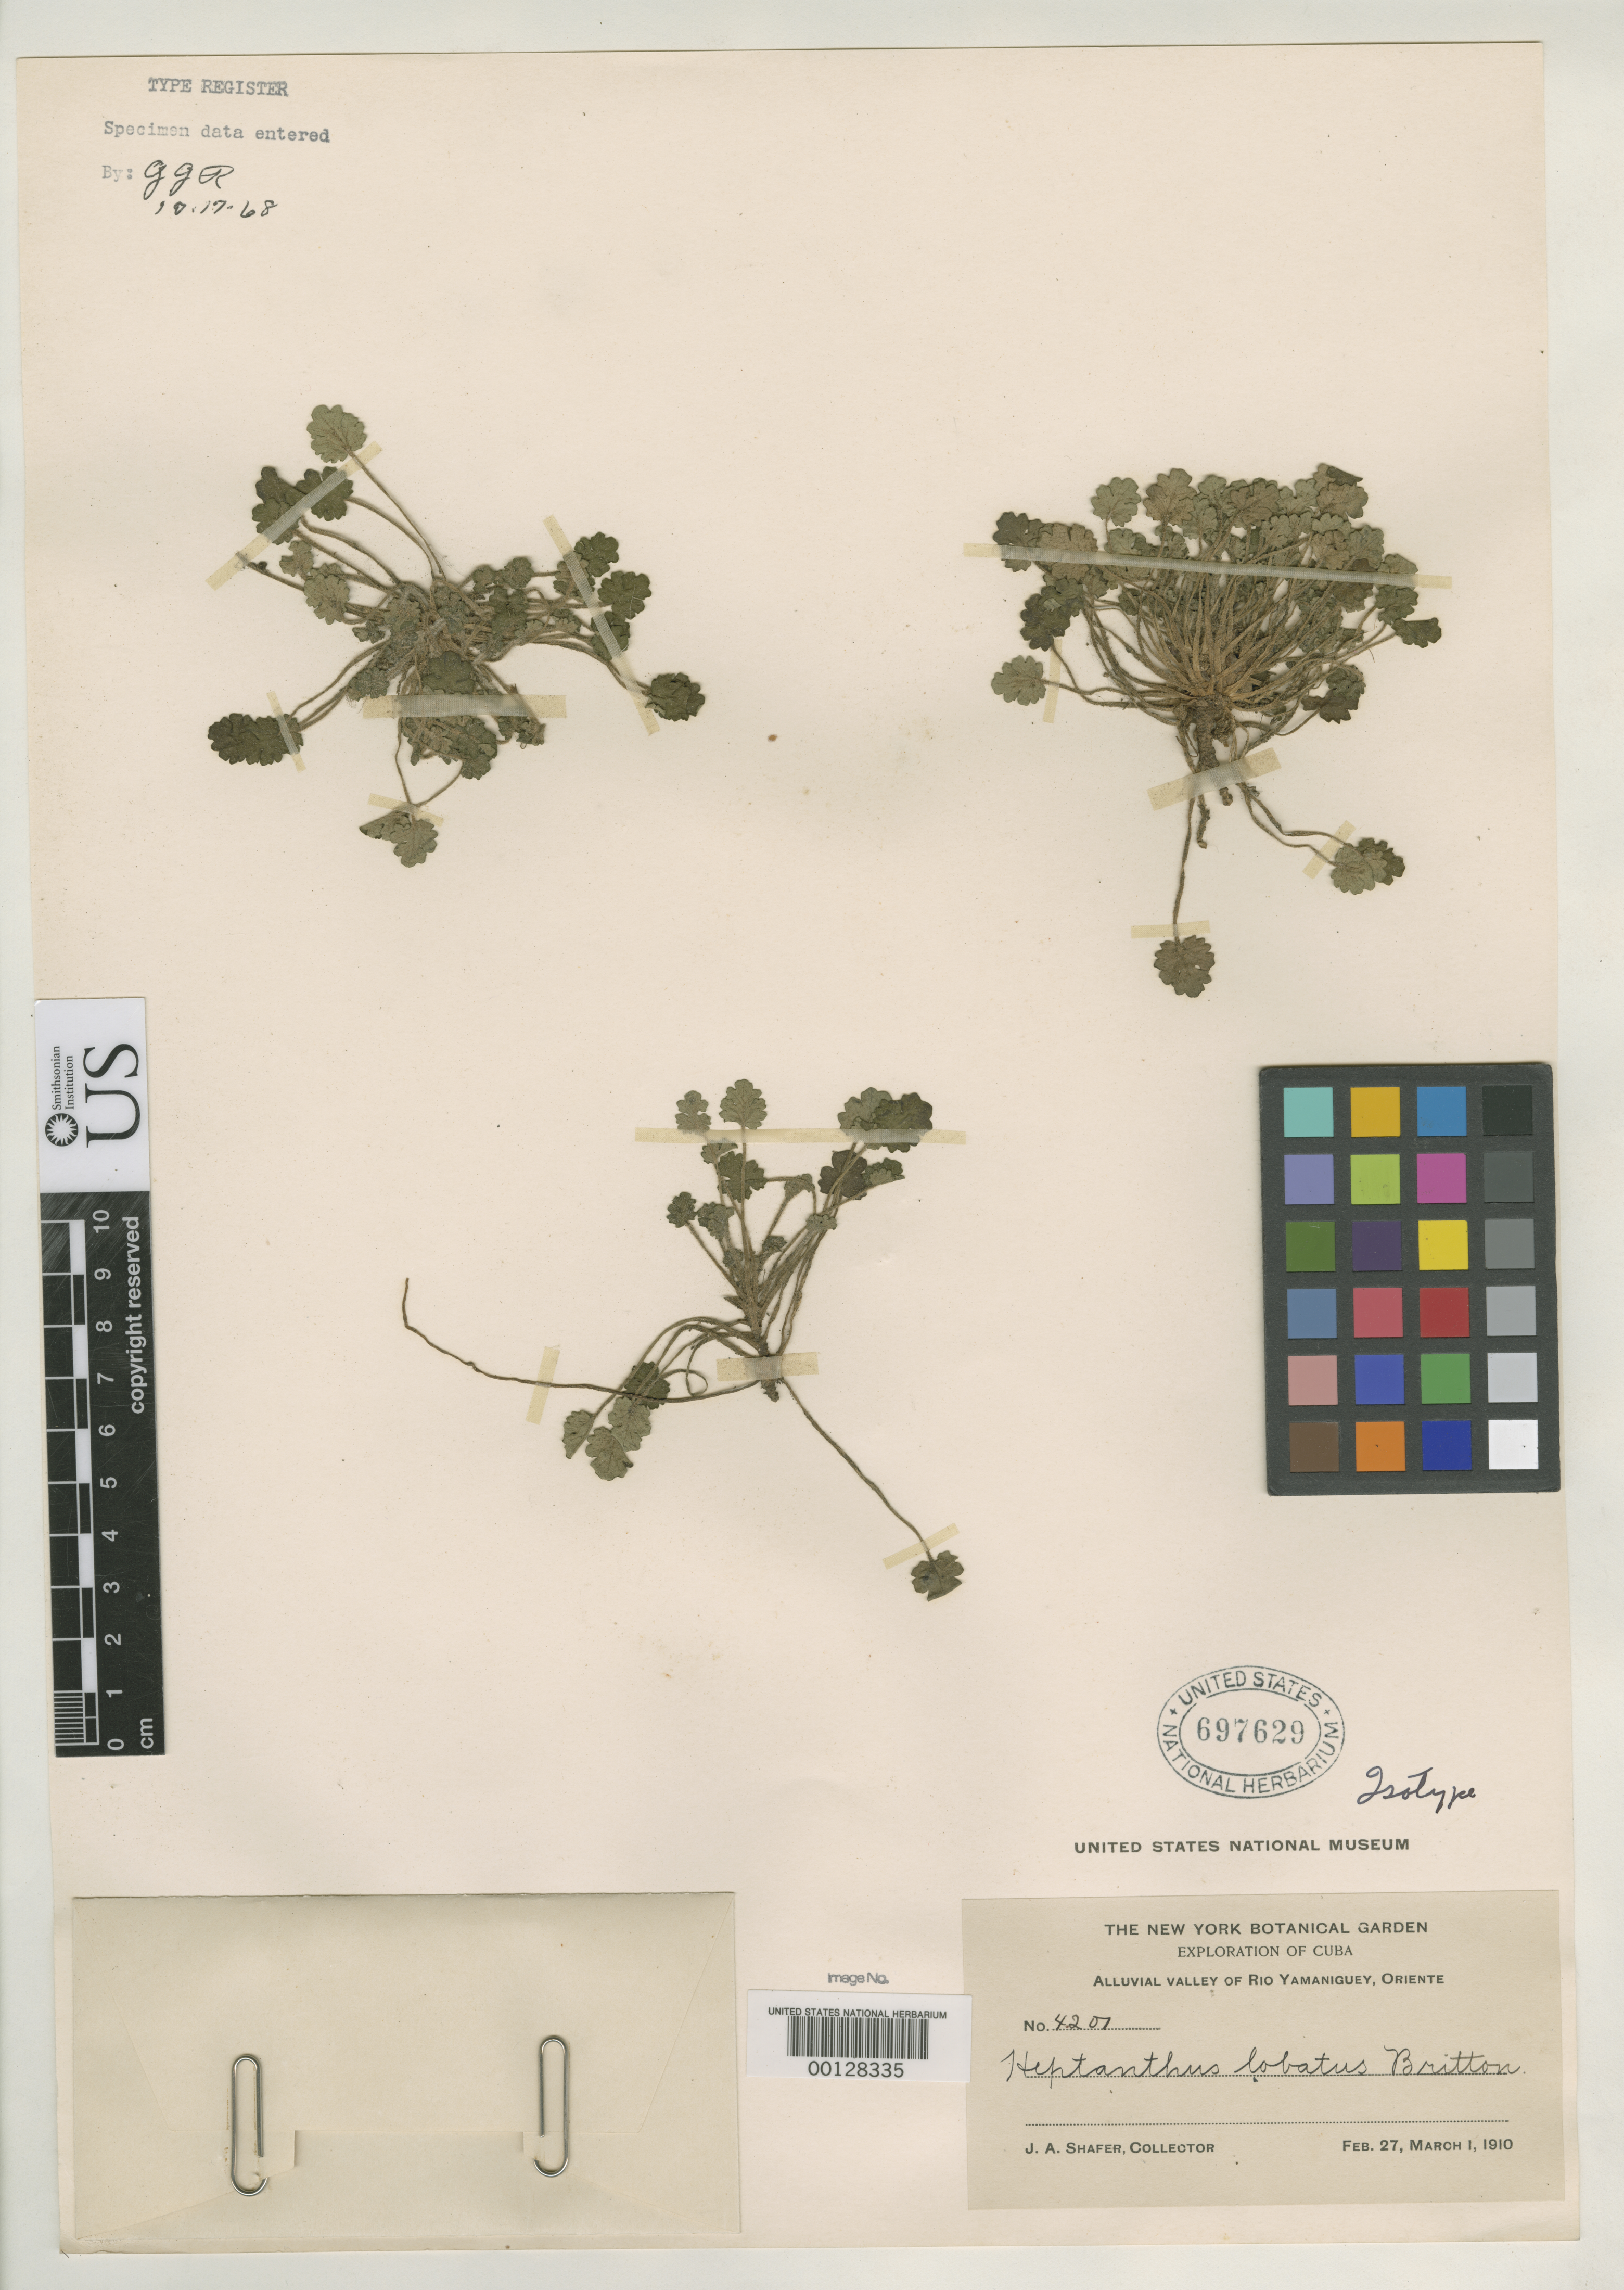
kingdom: Plantae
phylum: Tracheophyta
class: Magnoliopsida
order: Asterales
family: Asteraceae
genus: Heptanthus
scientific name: Heptanthus lobatus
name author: Britton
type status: Isotype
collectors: J. A. Shafer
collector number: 4201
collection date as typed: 27 Feb 1910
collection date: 1910-02-27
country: Cuba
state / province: Oriente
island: Greater Antilles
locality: Rio Yamaniguey.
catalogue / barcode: US 697629